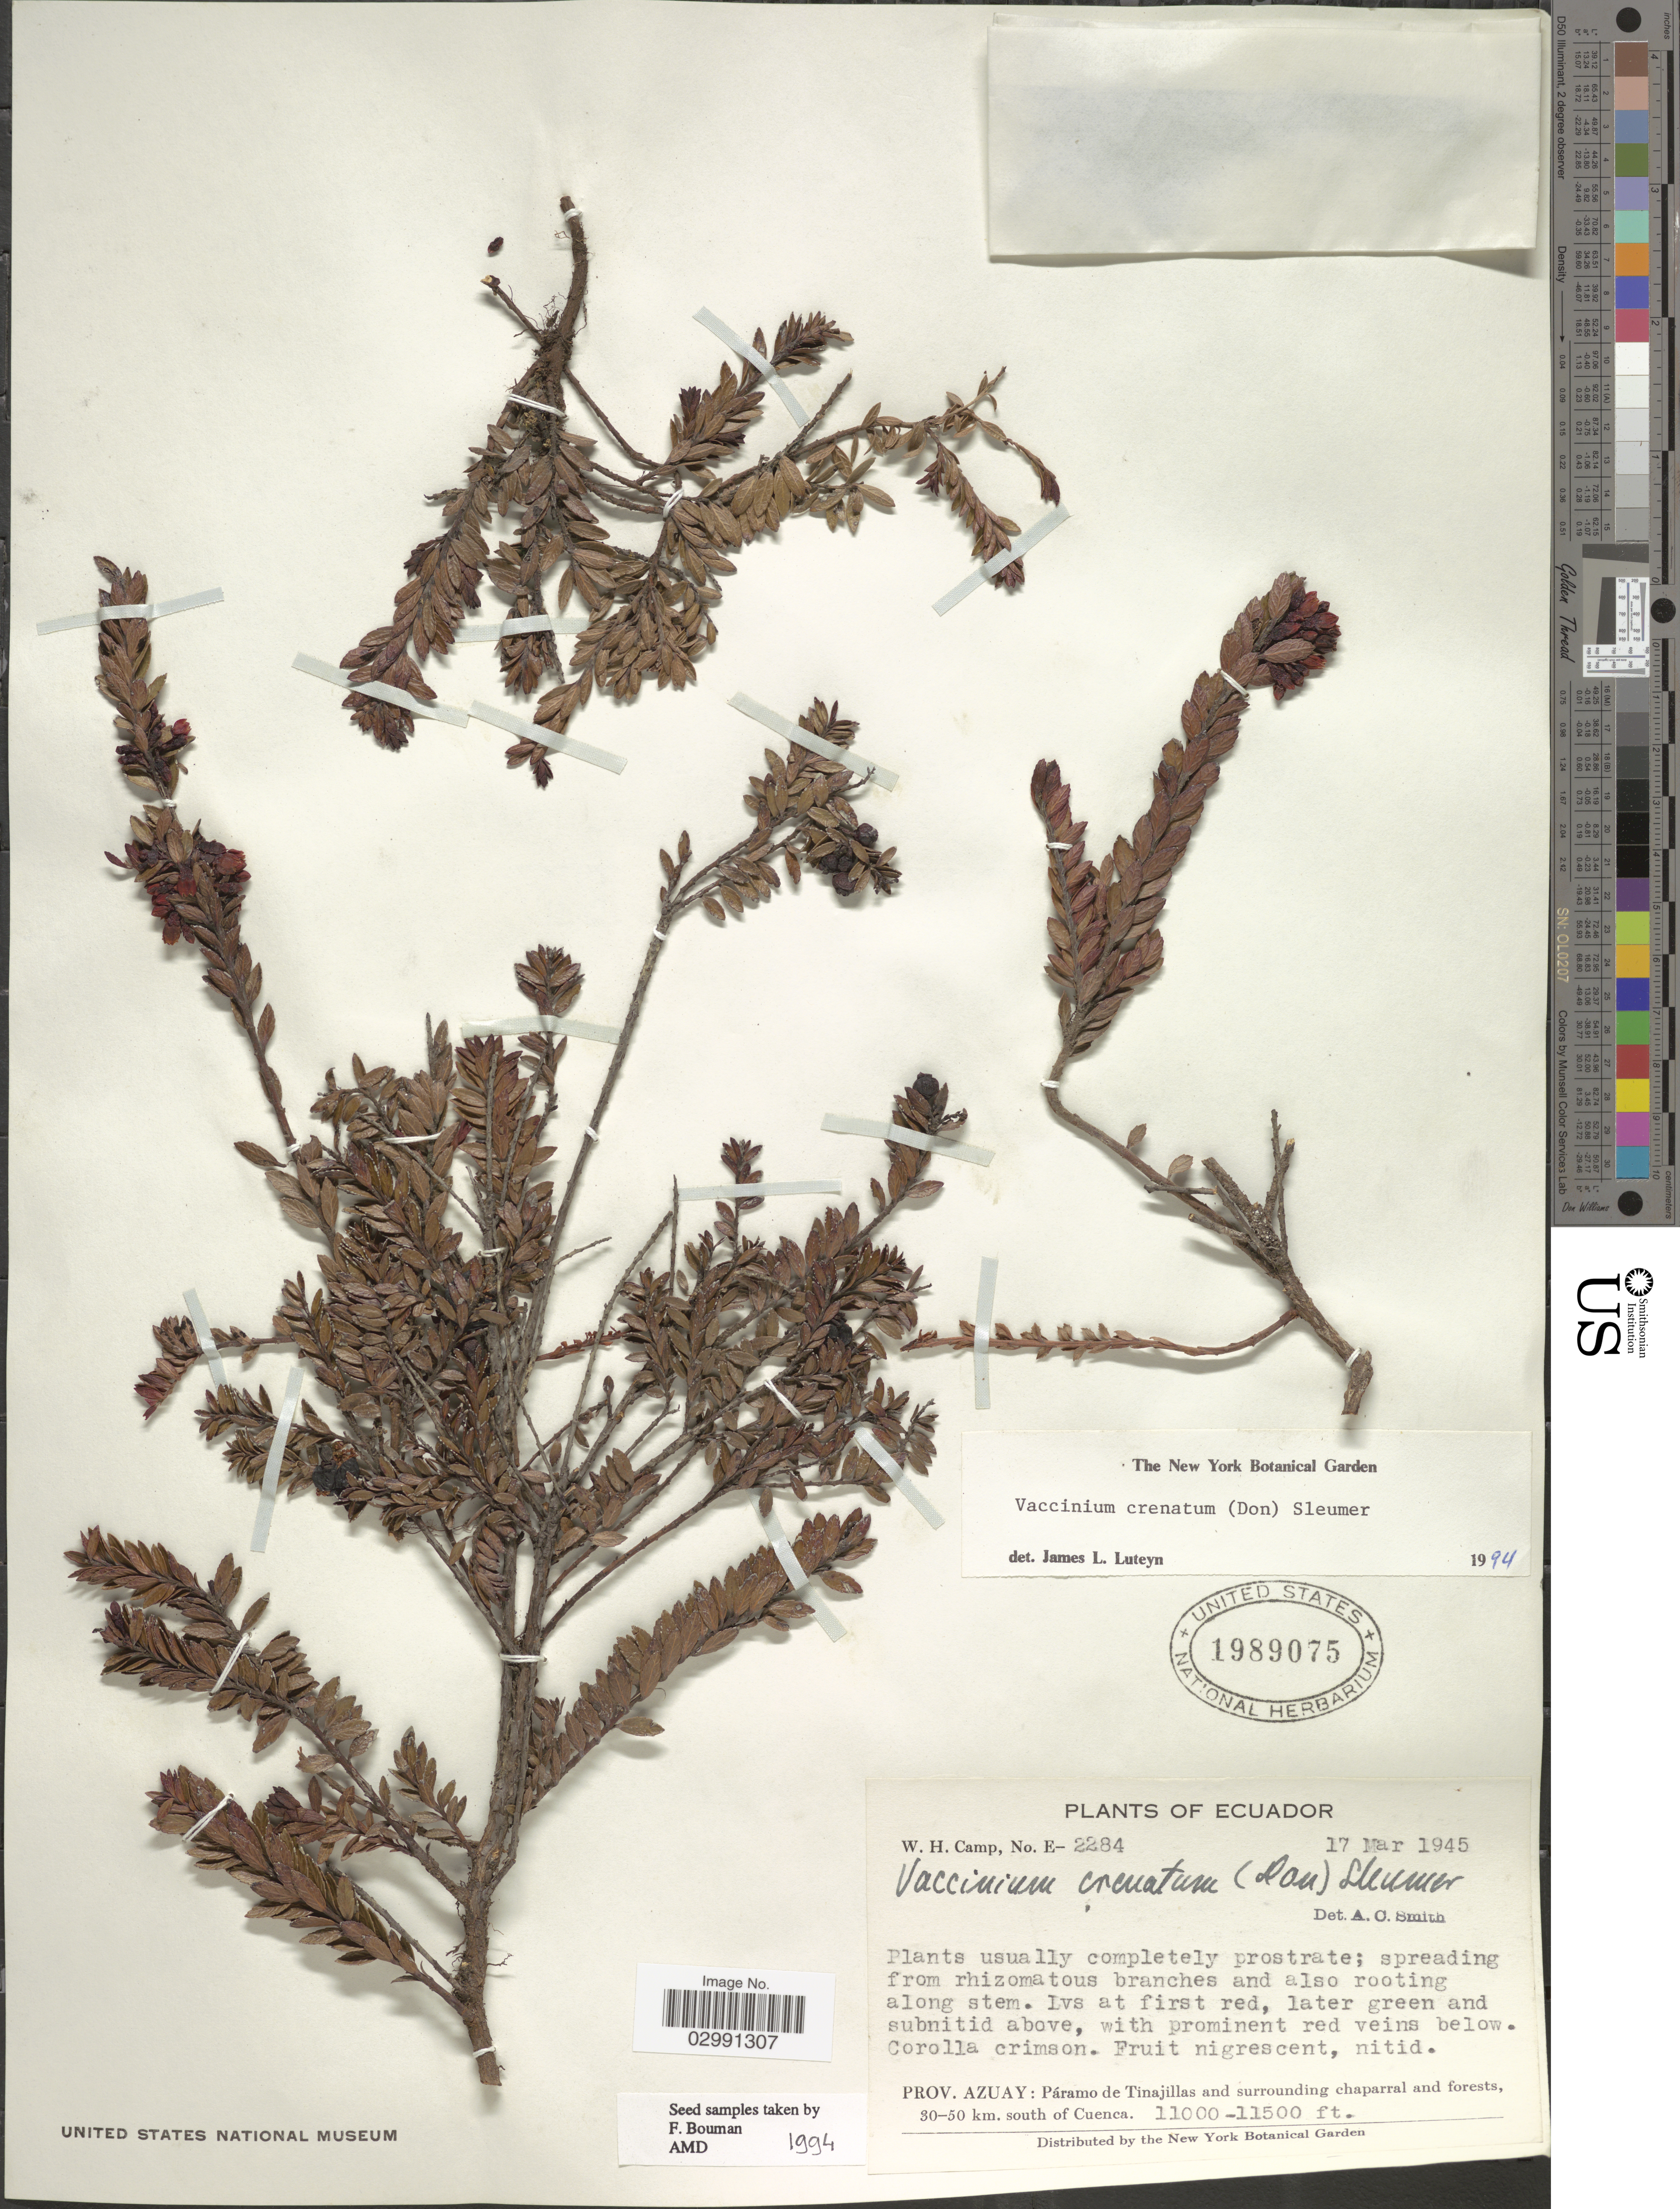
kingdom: Plantae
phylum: Tracheophyta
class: Magnoliopsida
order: Ericales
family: Ericaceae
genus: Vaccinium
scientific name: Vaccinium crenatum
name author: (G. Don) Sleumer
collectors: W. H. Camp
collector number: E-2284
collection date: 1945-03-17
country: Ecuador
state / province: Azuay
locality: Prov. Azuay: Páramo de Tinajillas and surrounding chaparral and forests, 30-50 km. south of Cuenca.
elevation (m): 3353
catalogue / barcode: US 1989075